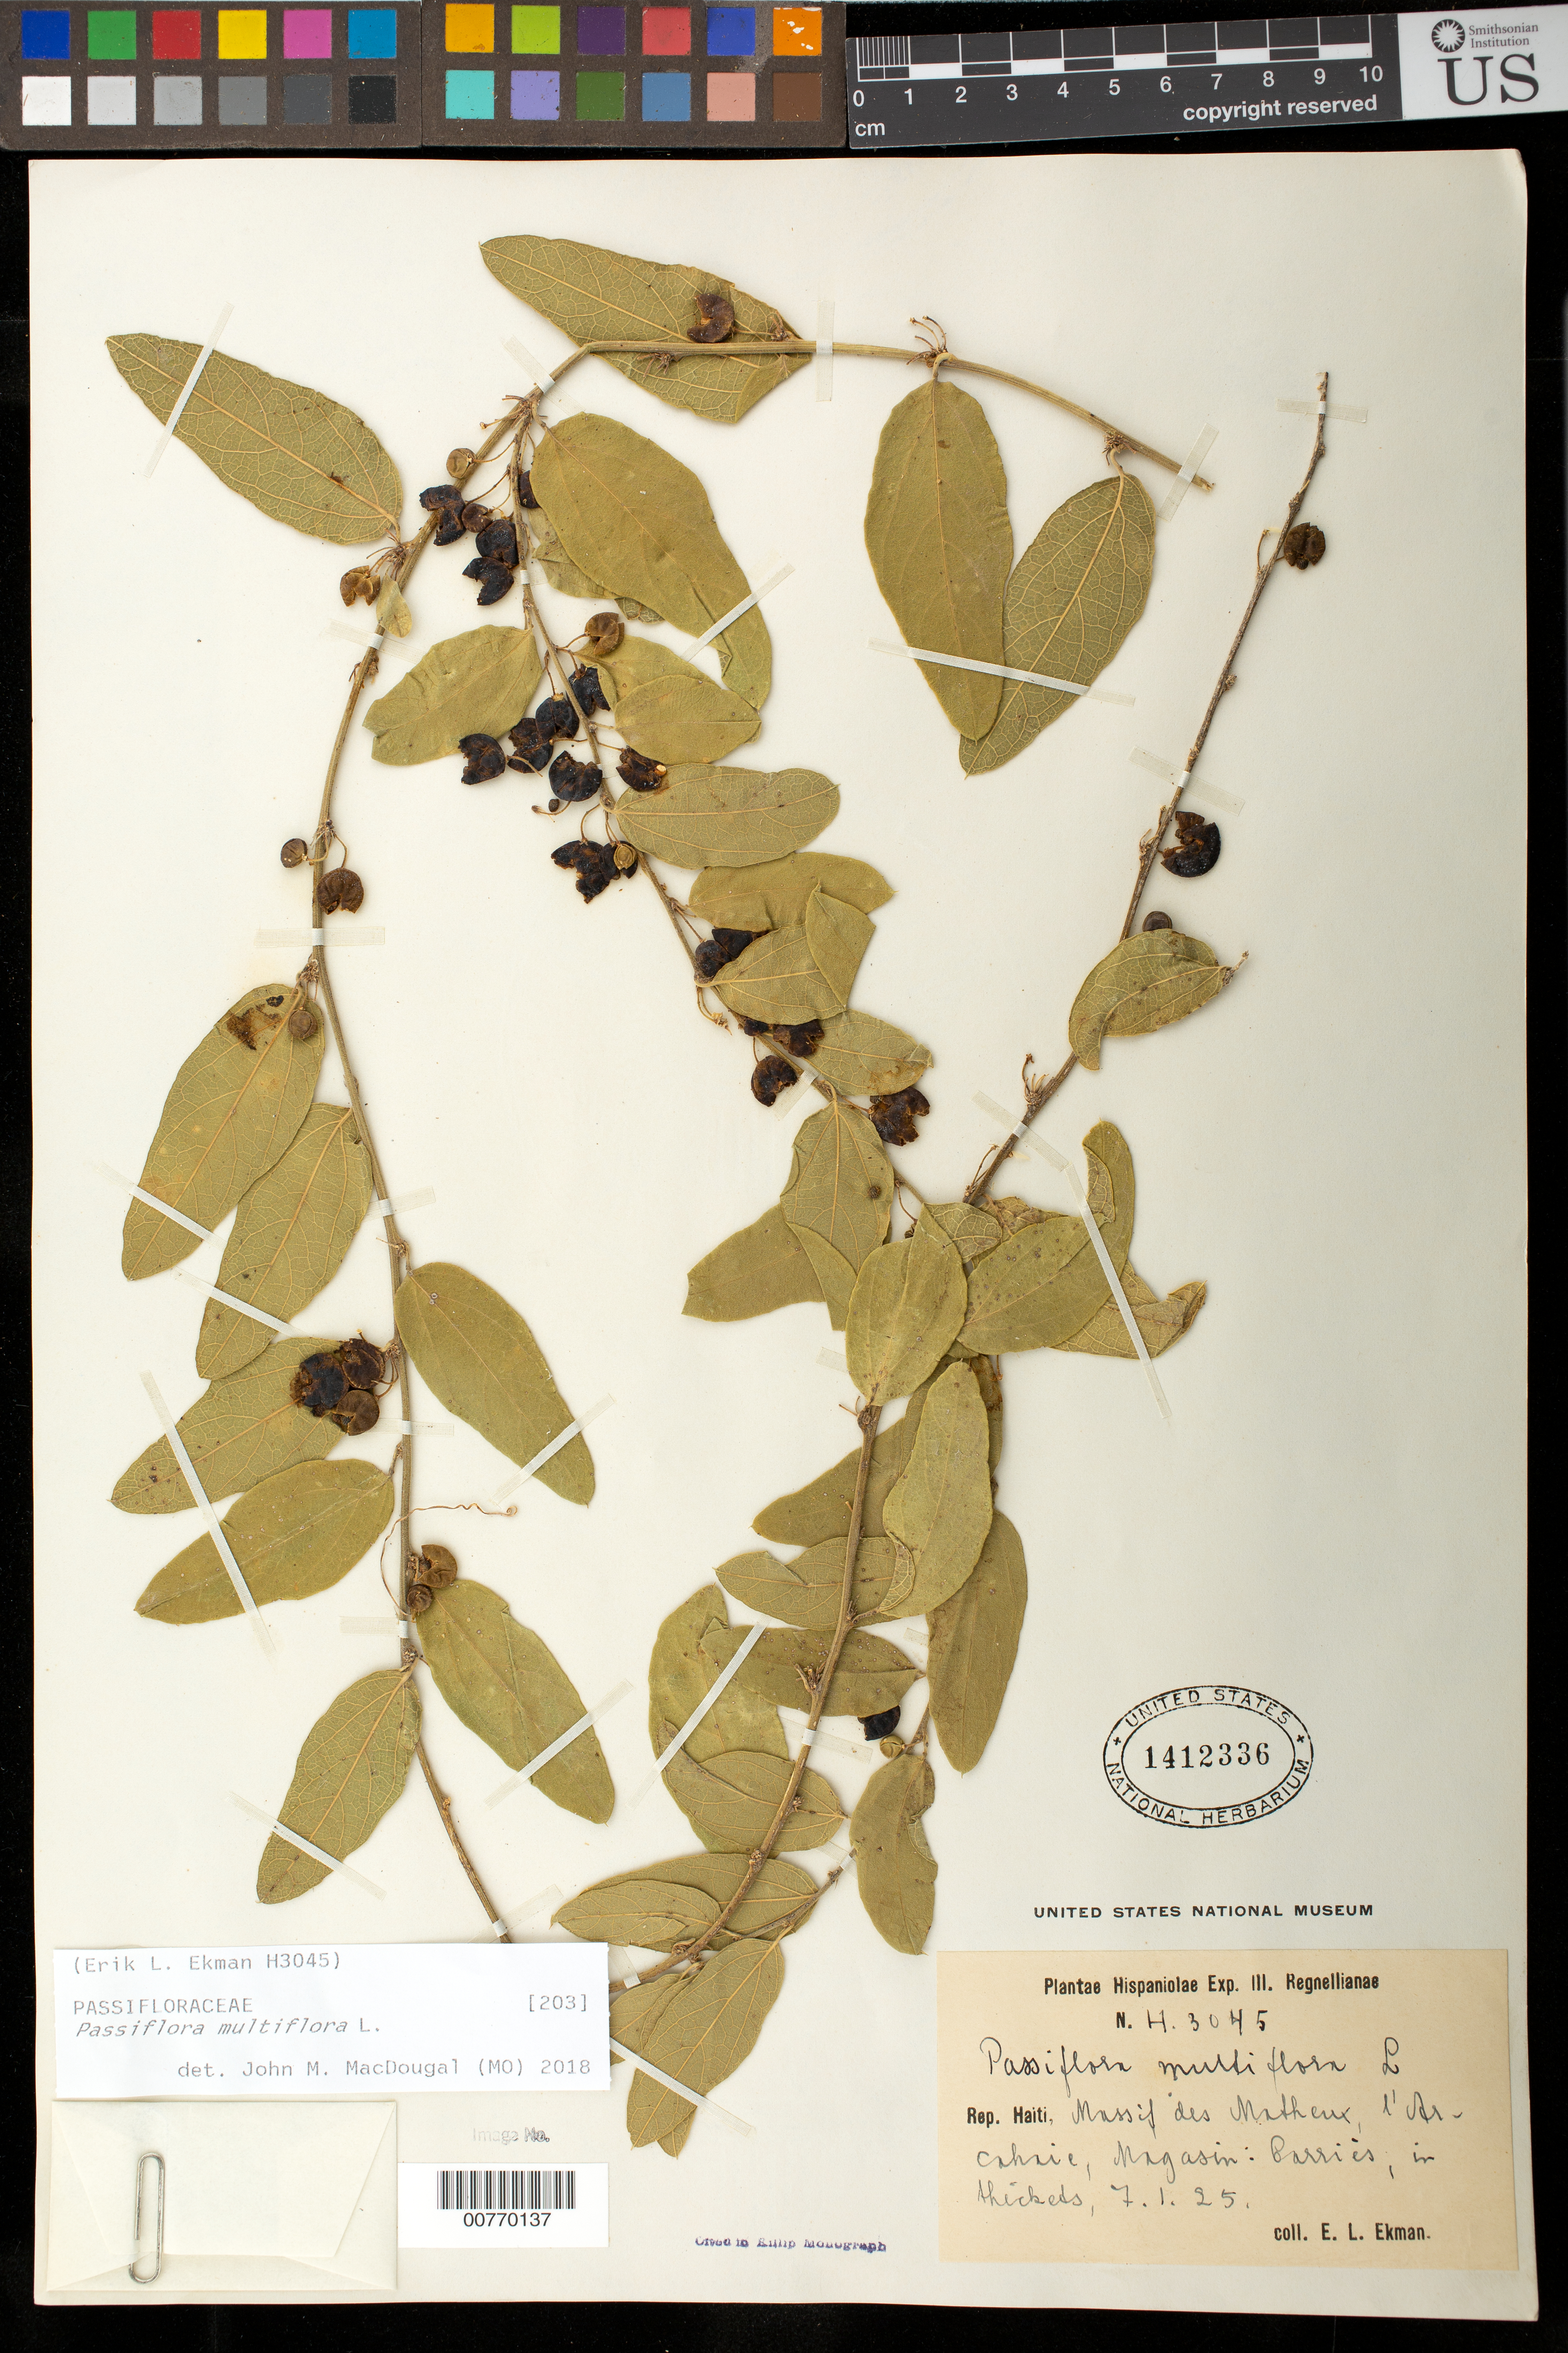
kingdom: Plantae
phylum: Tracheophyta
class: Magnoliopsida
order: Malpighiales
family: Passifloraceae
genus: Passiflora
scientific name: Passiflora multiflora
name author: L.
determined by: Killip, Ellsworth P.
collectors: E. L. Ekman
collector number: H 3045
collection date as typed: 07 Jan 1925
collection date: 1925-01-07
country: Haiti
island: Hispaniola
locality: Massif des Matheux, l'Arcahnie, Magasin Parries.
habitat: In thickets.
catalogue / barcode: US 1412336